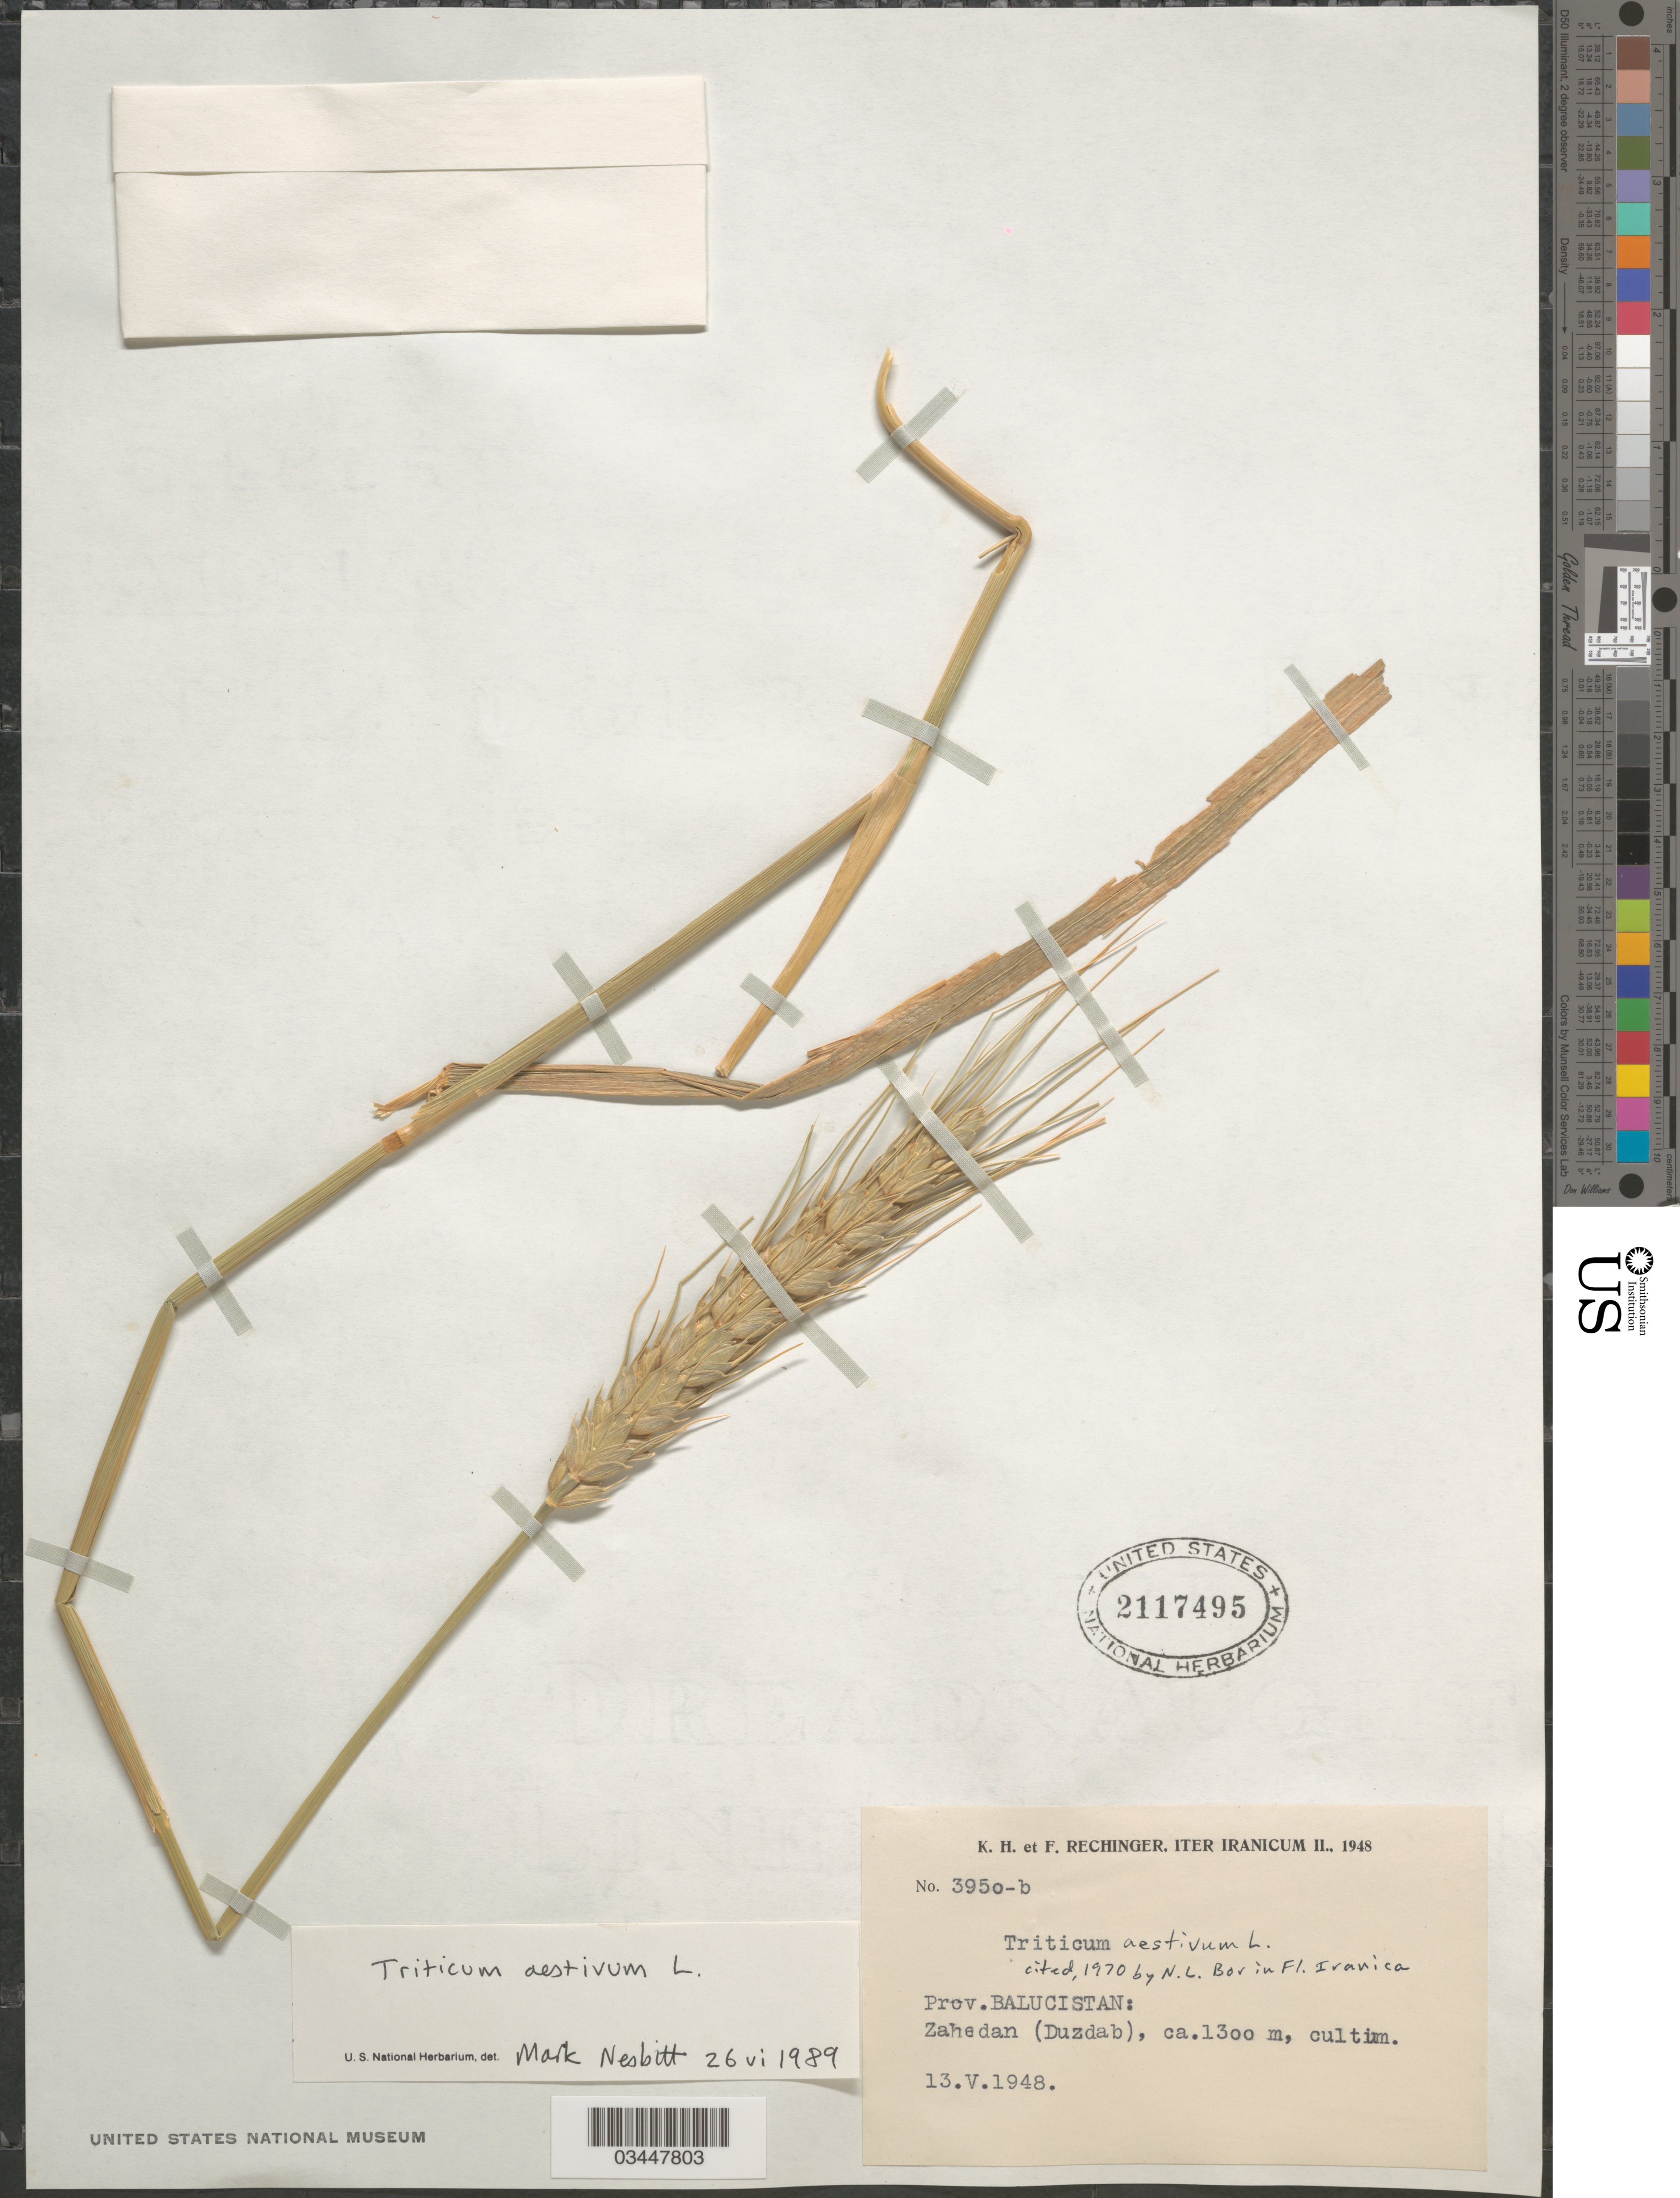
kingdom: Plantae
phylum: Tracheophyta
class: Liliopsida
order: Poales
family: Poaceae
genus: Triticum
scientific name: Triticum aestivum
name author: L.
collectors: K. H. Rechinger & F. Rechinger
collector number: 3950-b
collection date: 1948-05-13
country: Iran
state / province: Sistan and Baluchistan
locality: Prov. Balucistan: Zahedan (Duzdab), cultim.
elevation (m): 1300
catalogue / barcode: US 2117495